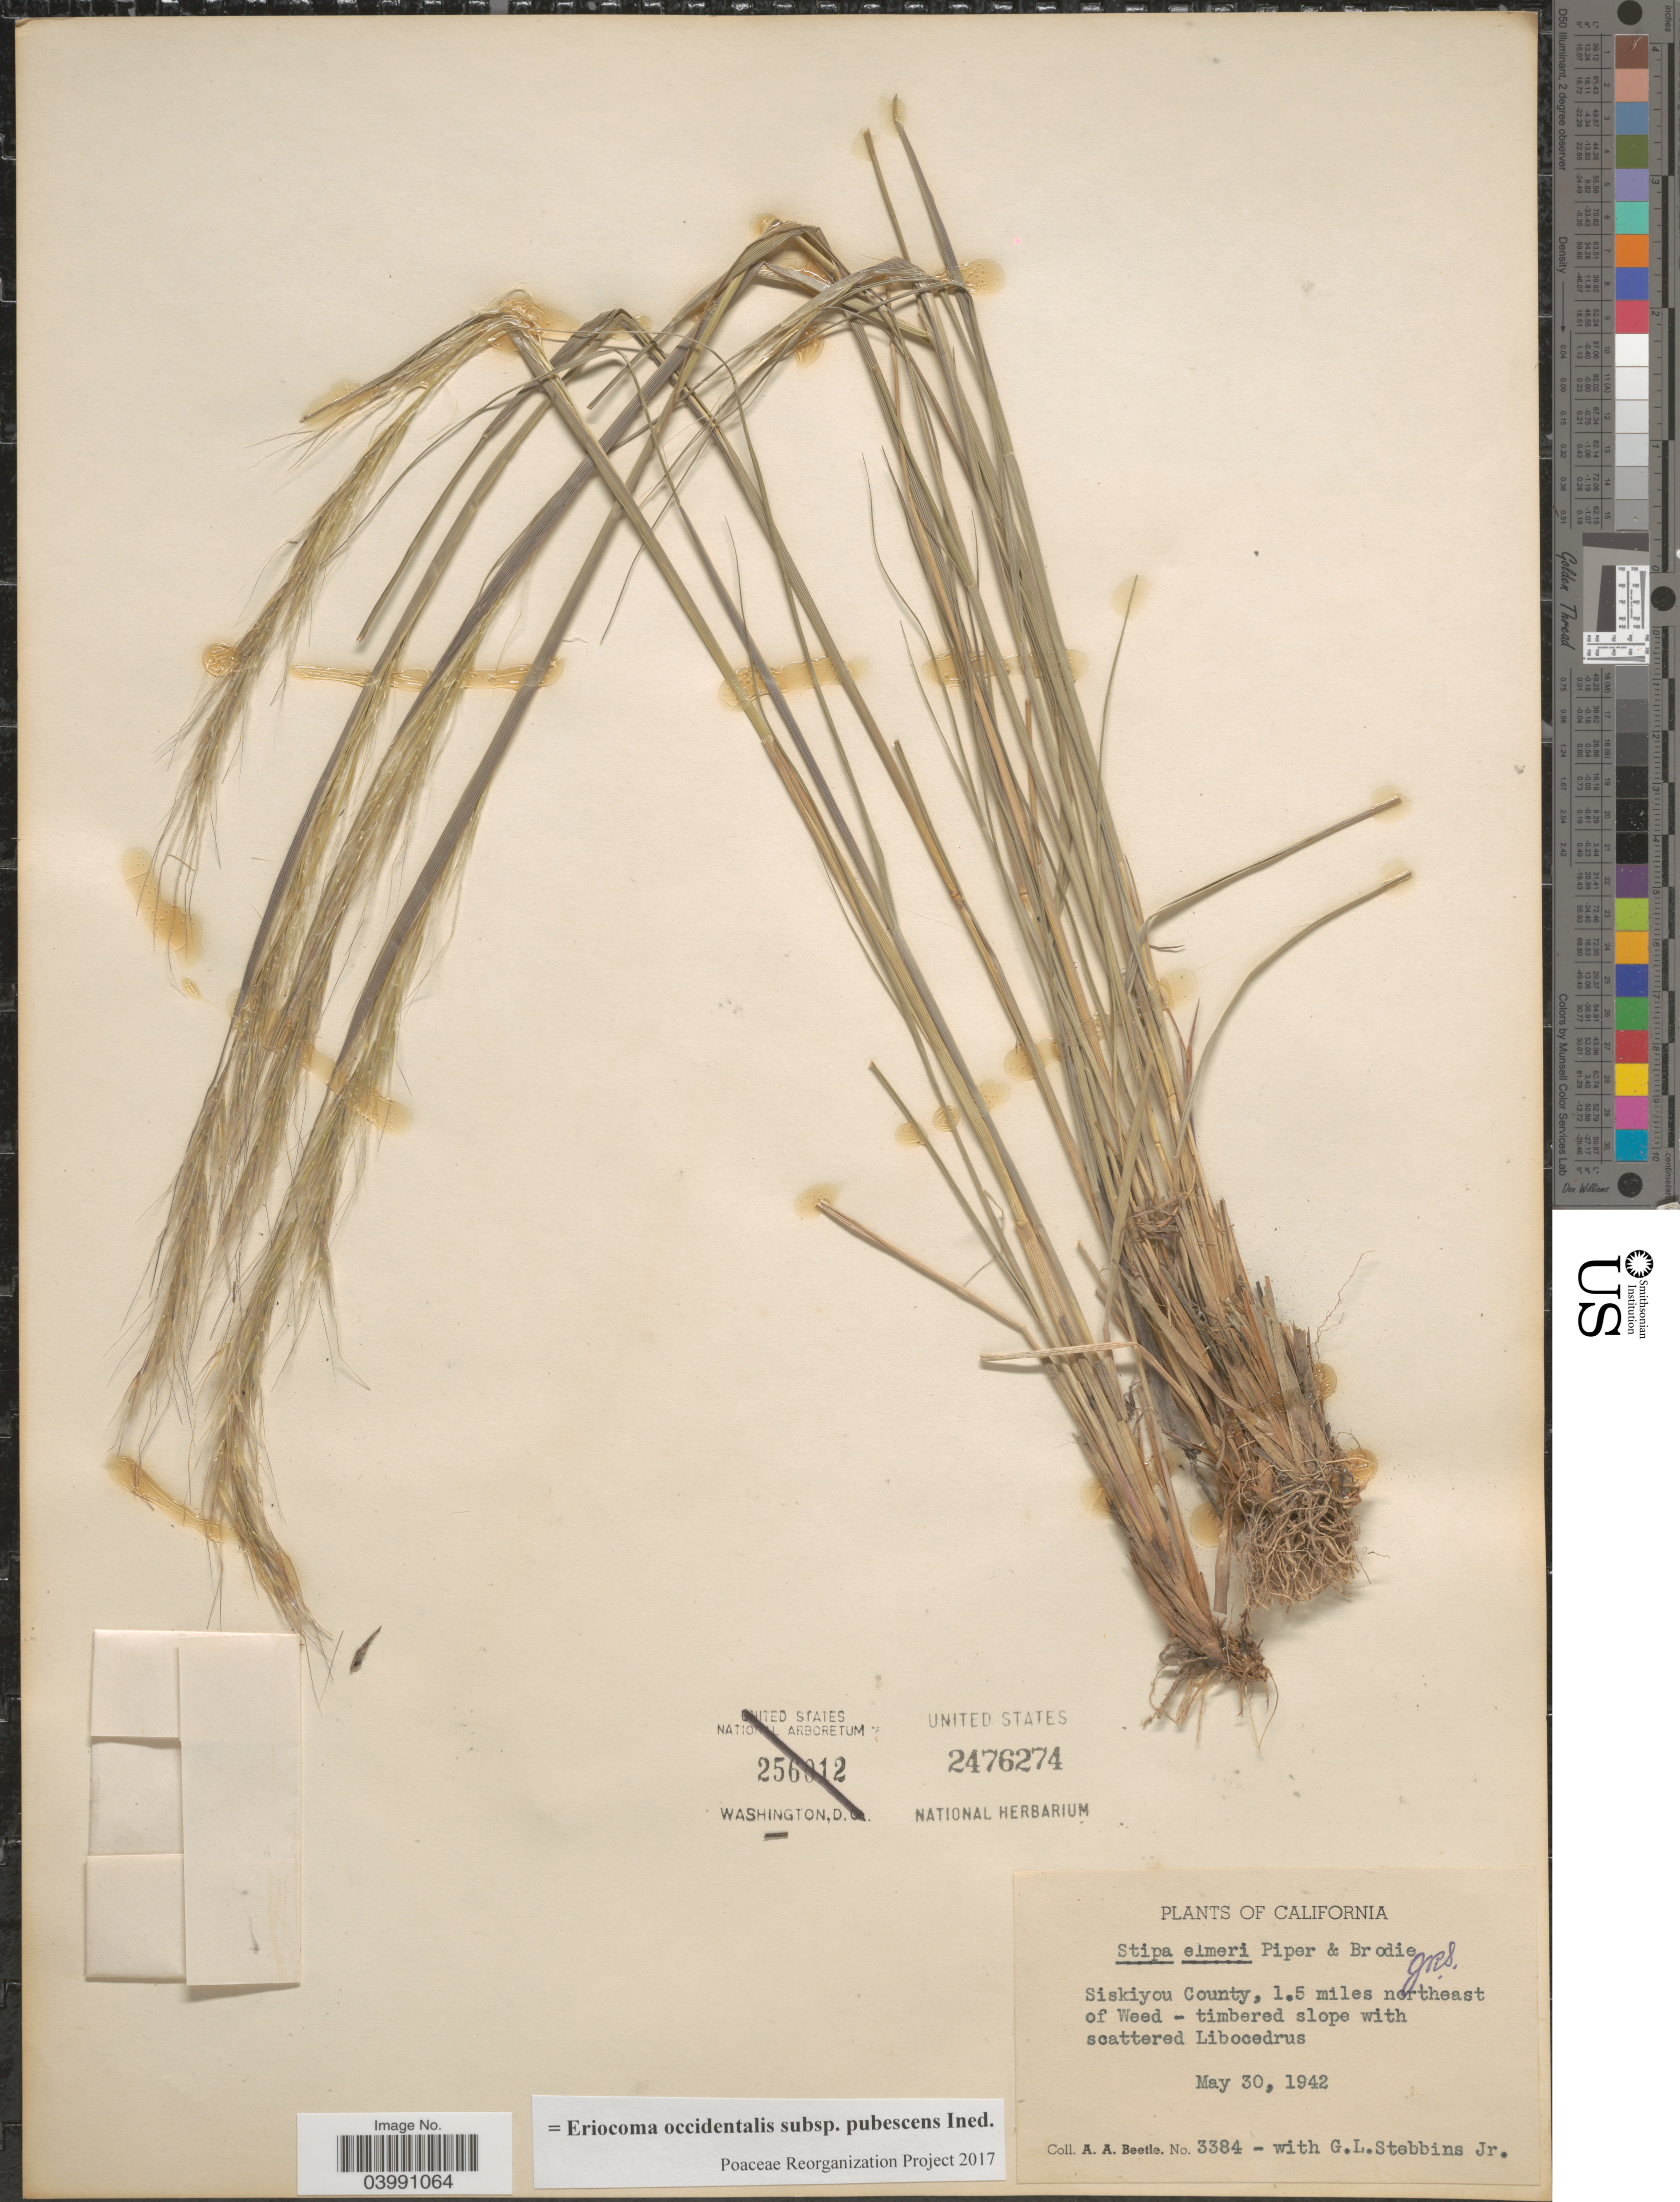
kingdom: Plantae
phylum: Tracheophyta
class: Liliopsida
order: Poales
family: Poaceae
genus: Eriocoma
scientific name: Eriocoma occidentalis subsp. pubescens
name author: (Vasey) Romasch.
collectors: A. A. Beetle & G. L. Stebbins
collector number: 3384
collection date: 1942-05-30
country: United States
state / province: California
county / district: Siskiyou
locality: Siskiyou County, 1.5 miles northeast of Weed.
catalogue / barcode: US 2476274